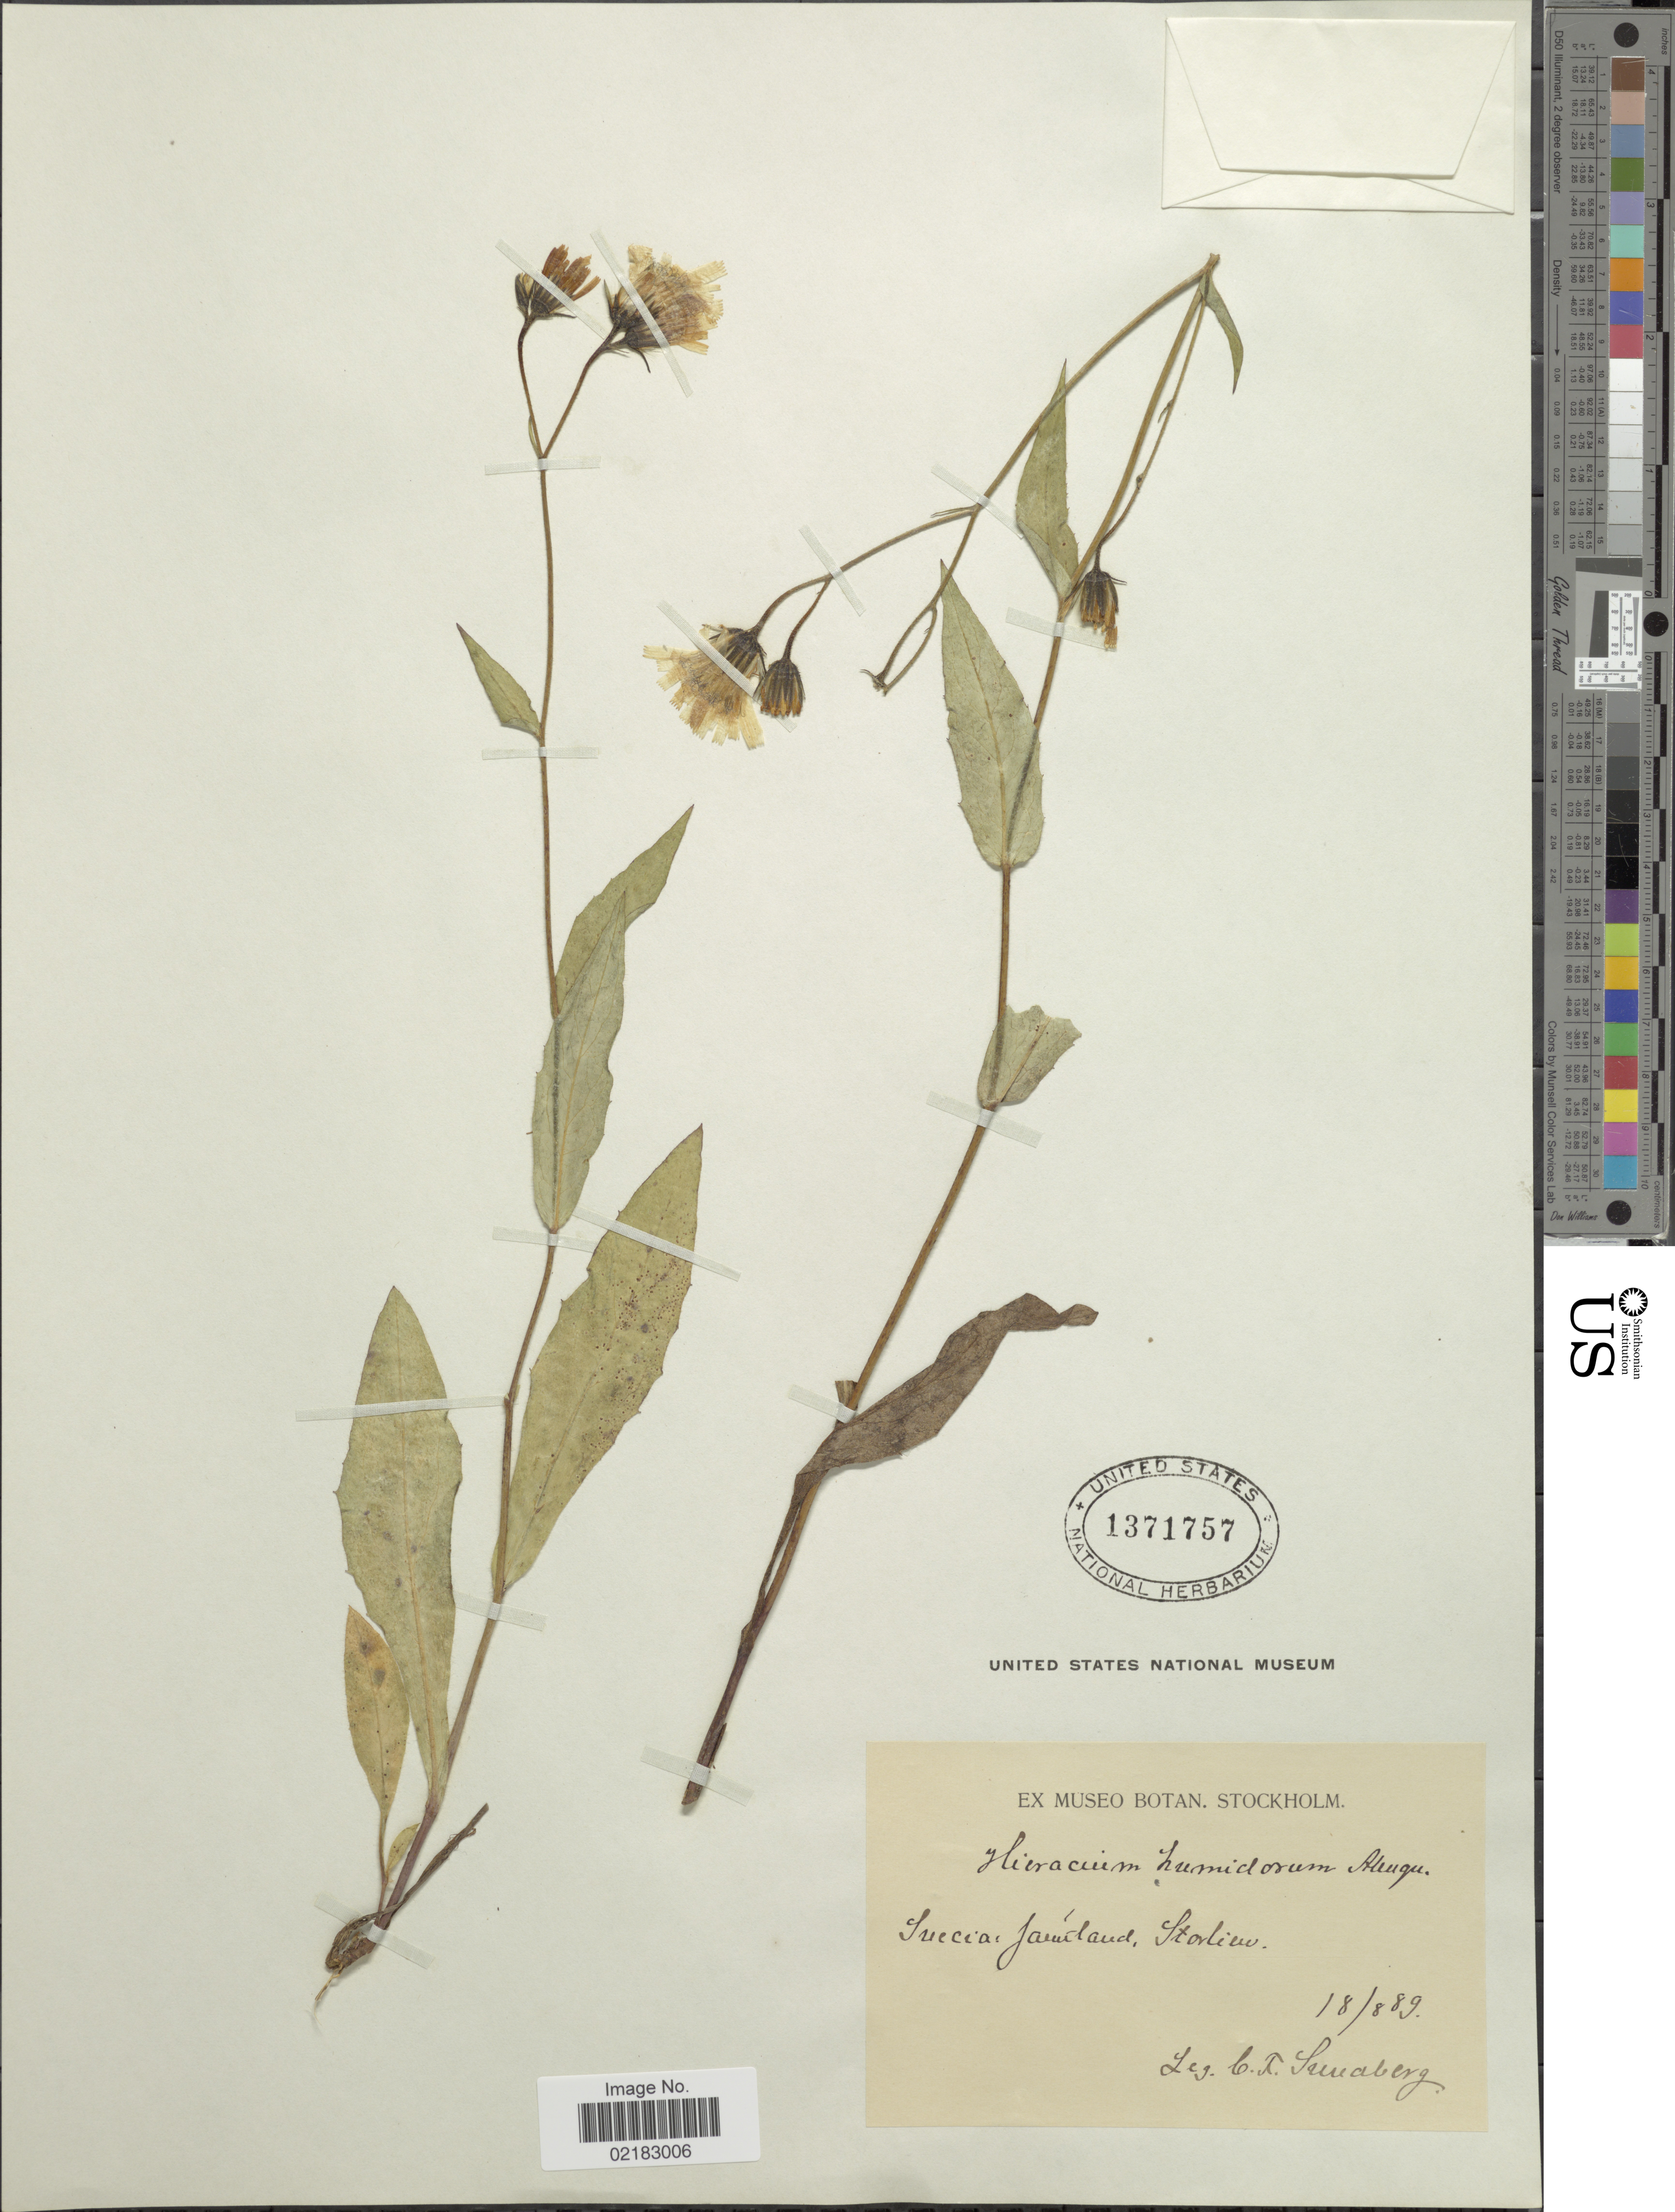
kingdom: Plantae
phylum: Tracheophyta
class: Magnoliopsida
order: Asterales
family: Asteraceae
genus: Hieracium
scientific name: Hieracium humidorum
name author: (Almq. ex Elfstr.) Dahlst.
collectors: C. F. Sundberg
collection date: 1889-08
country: Sweden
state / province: Jämtland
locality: Sueccia: Jamtland, Storlieuw [interpreted]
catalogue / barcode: US 1371757